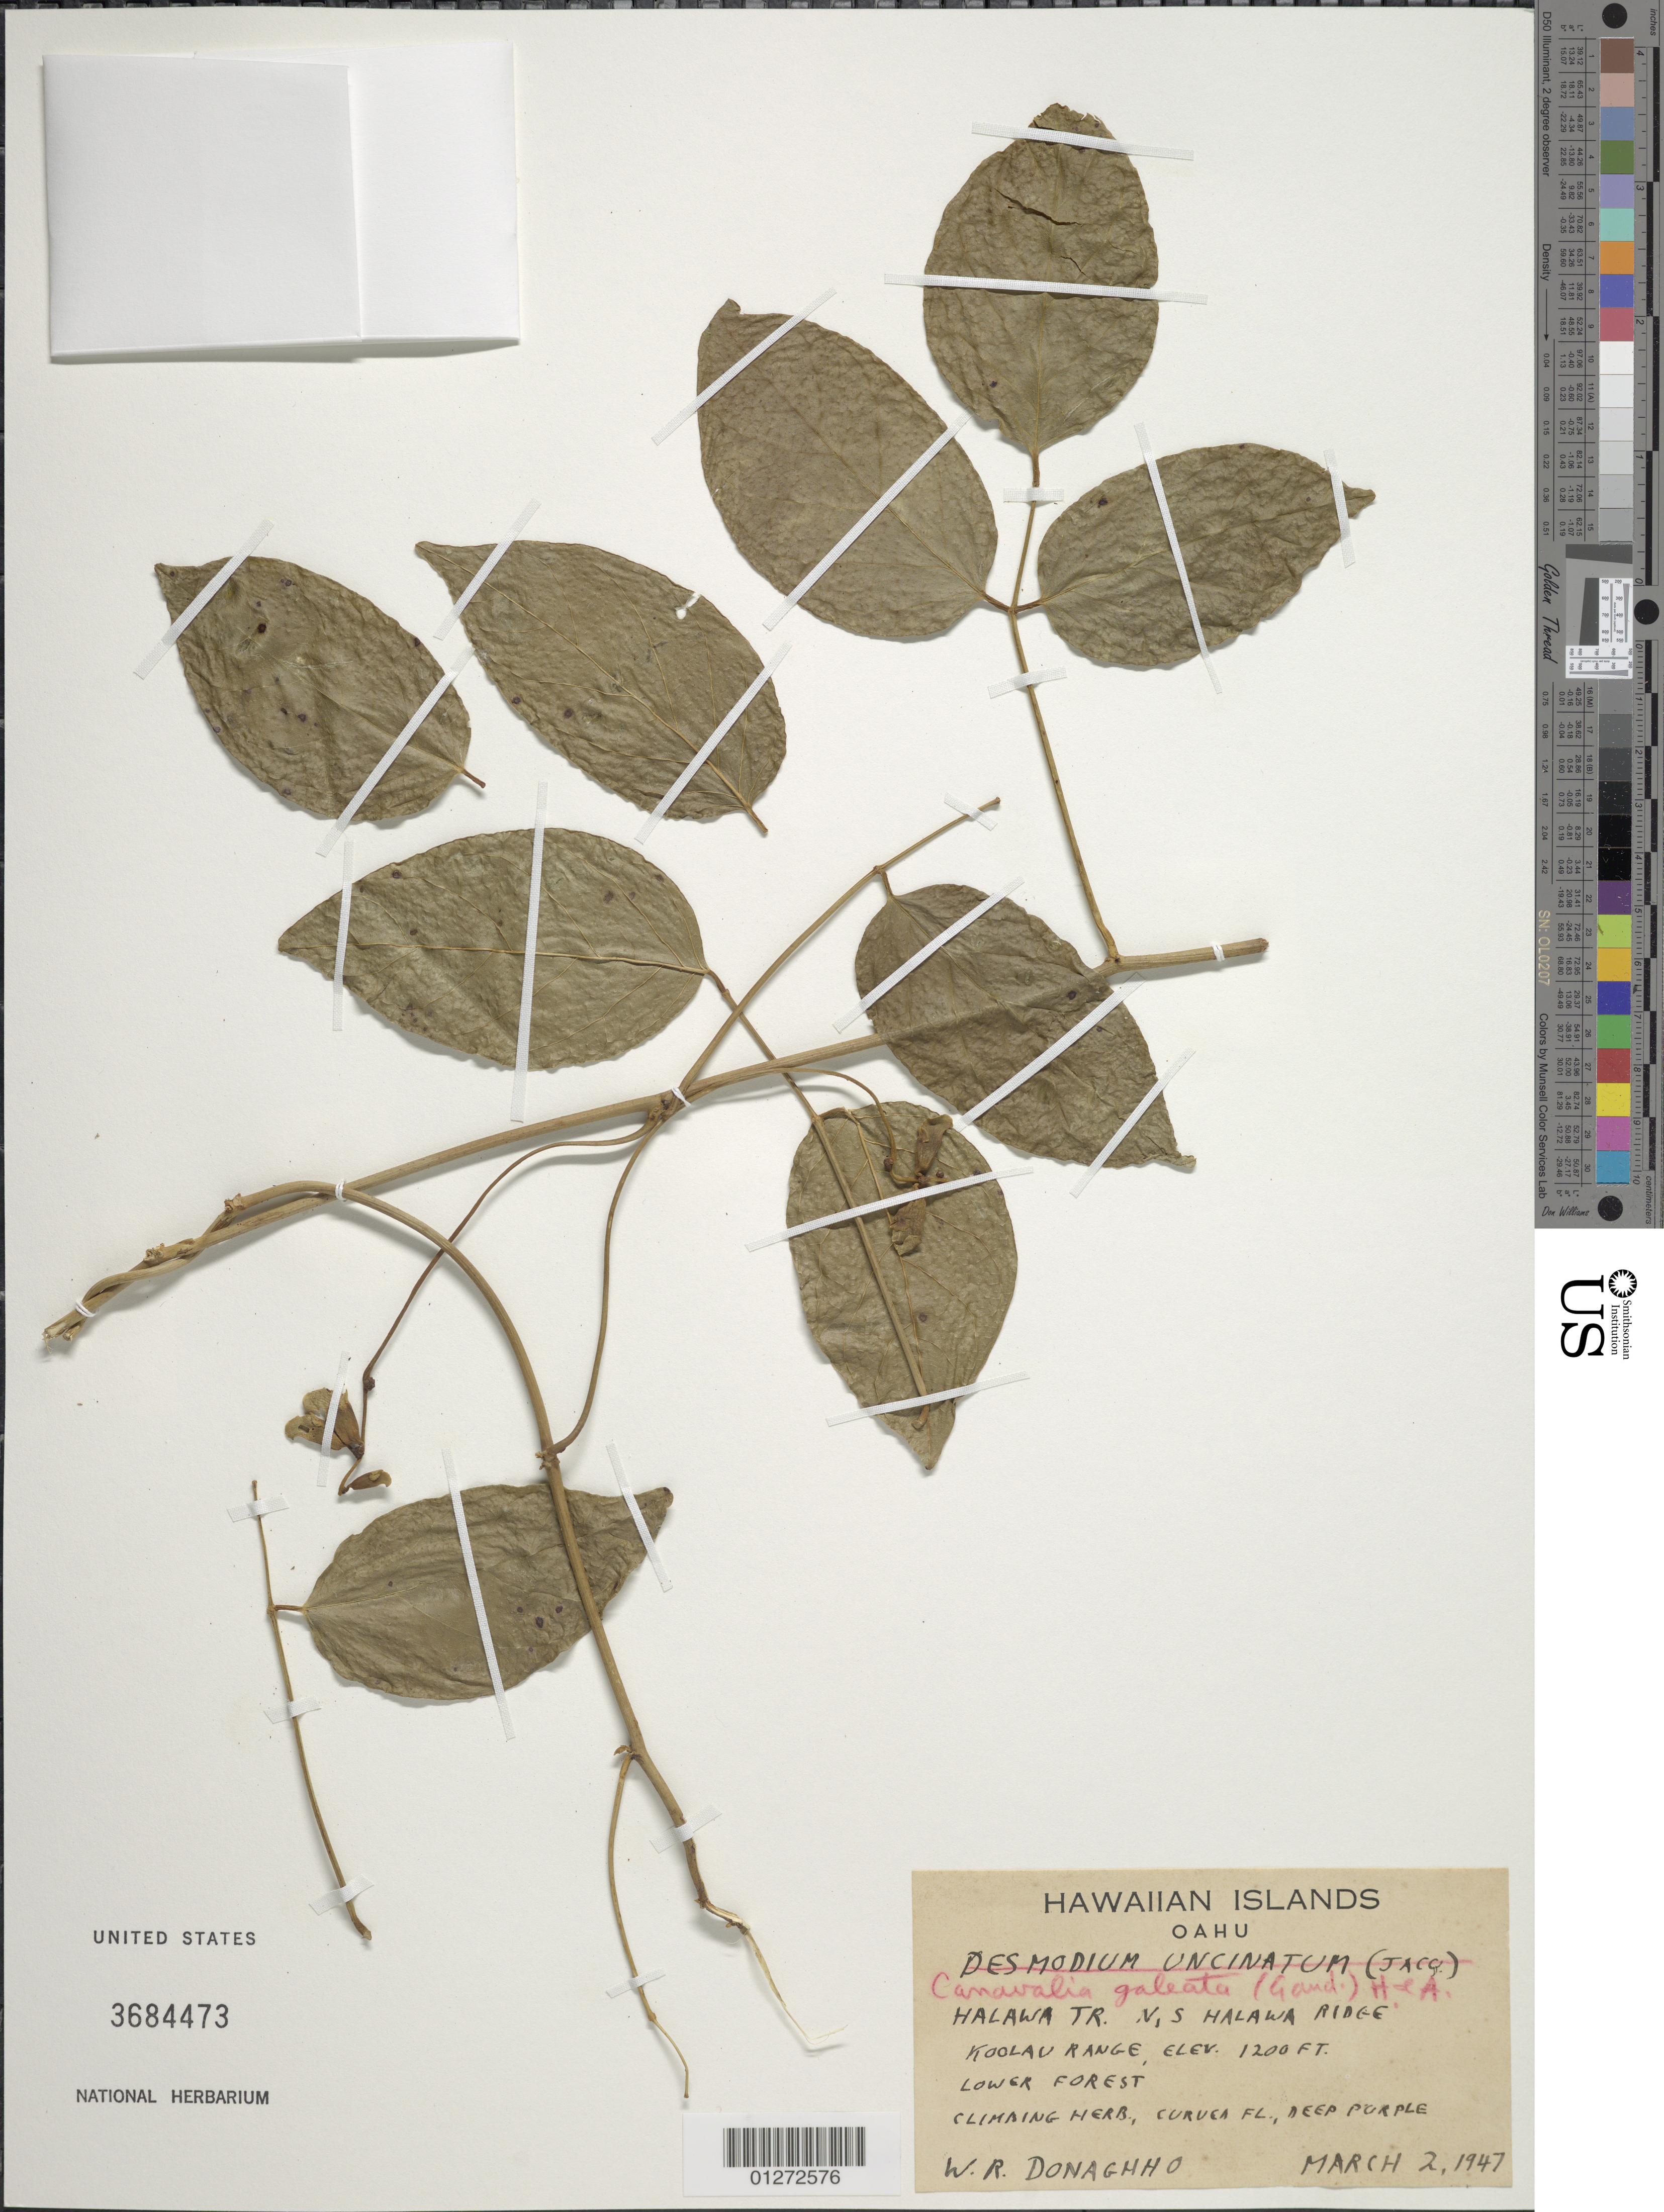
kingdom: Plantae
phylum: Tracheophyta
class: Magnoliopsida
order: Fabales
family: Fabaceae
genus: Canavalia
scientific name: Canavalia galeata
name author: Gaudich.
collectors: W. Donaghho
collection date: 1947-03-02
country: United States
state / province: Hawaii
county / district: Honolulu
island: Oahu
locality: Halawa Trail, N., S. Halwa Ridge, Koolau Range.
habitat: Lower forest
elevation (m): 366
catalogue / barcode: US 3684472